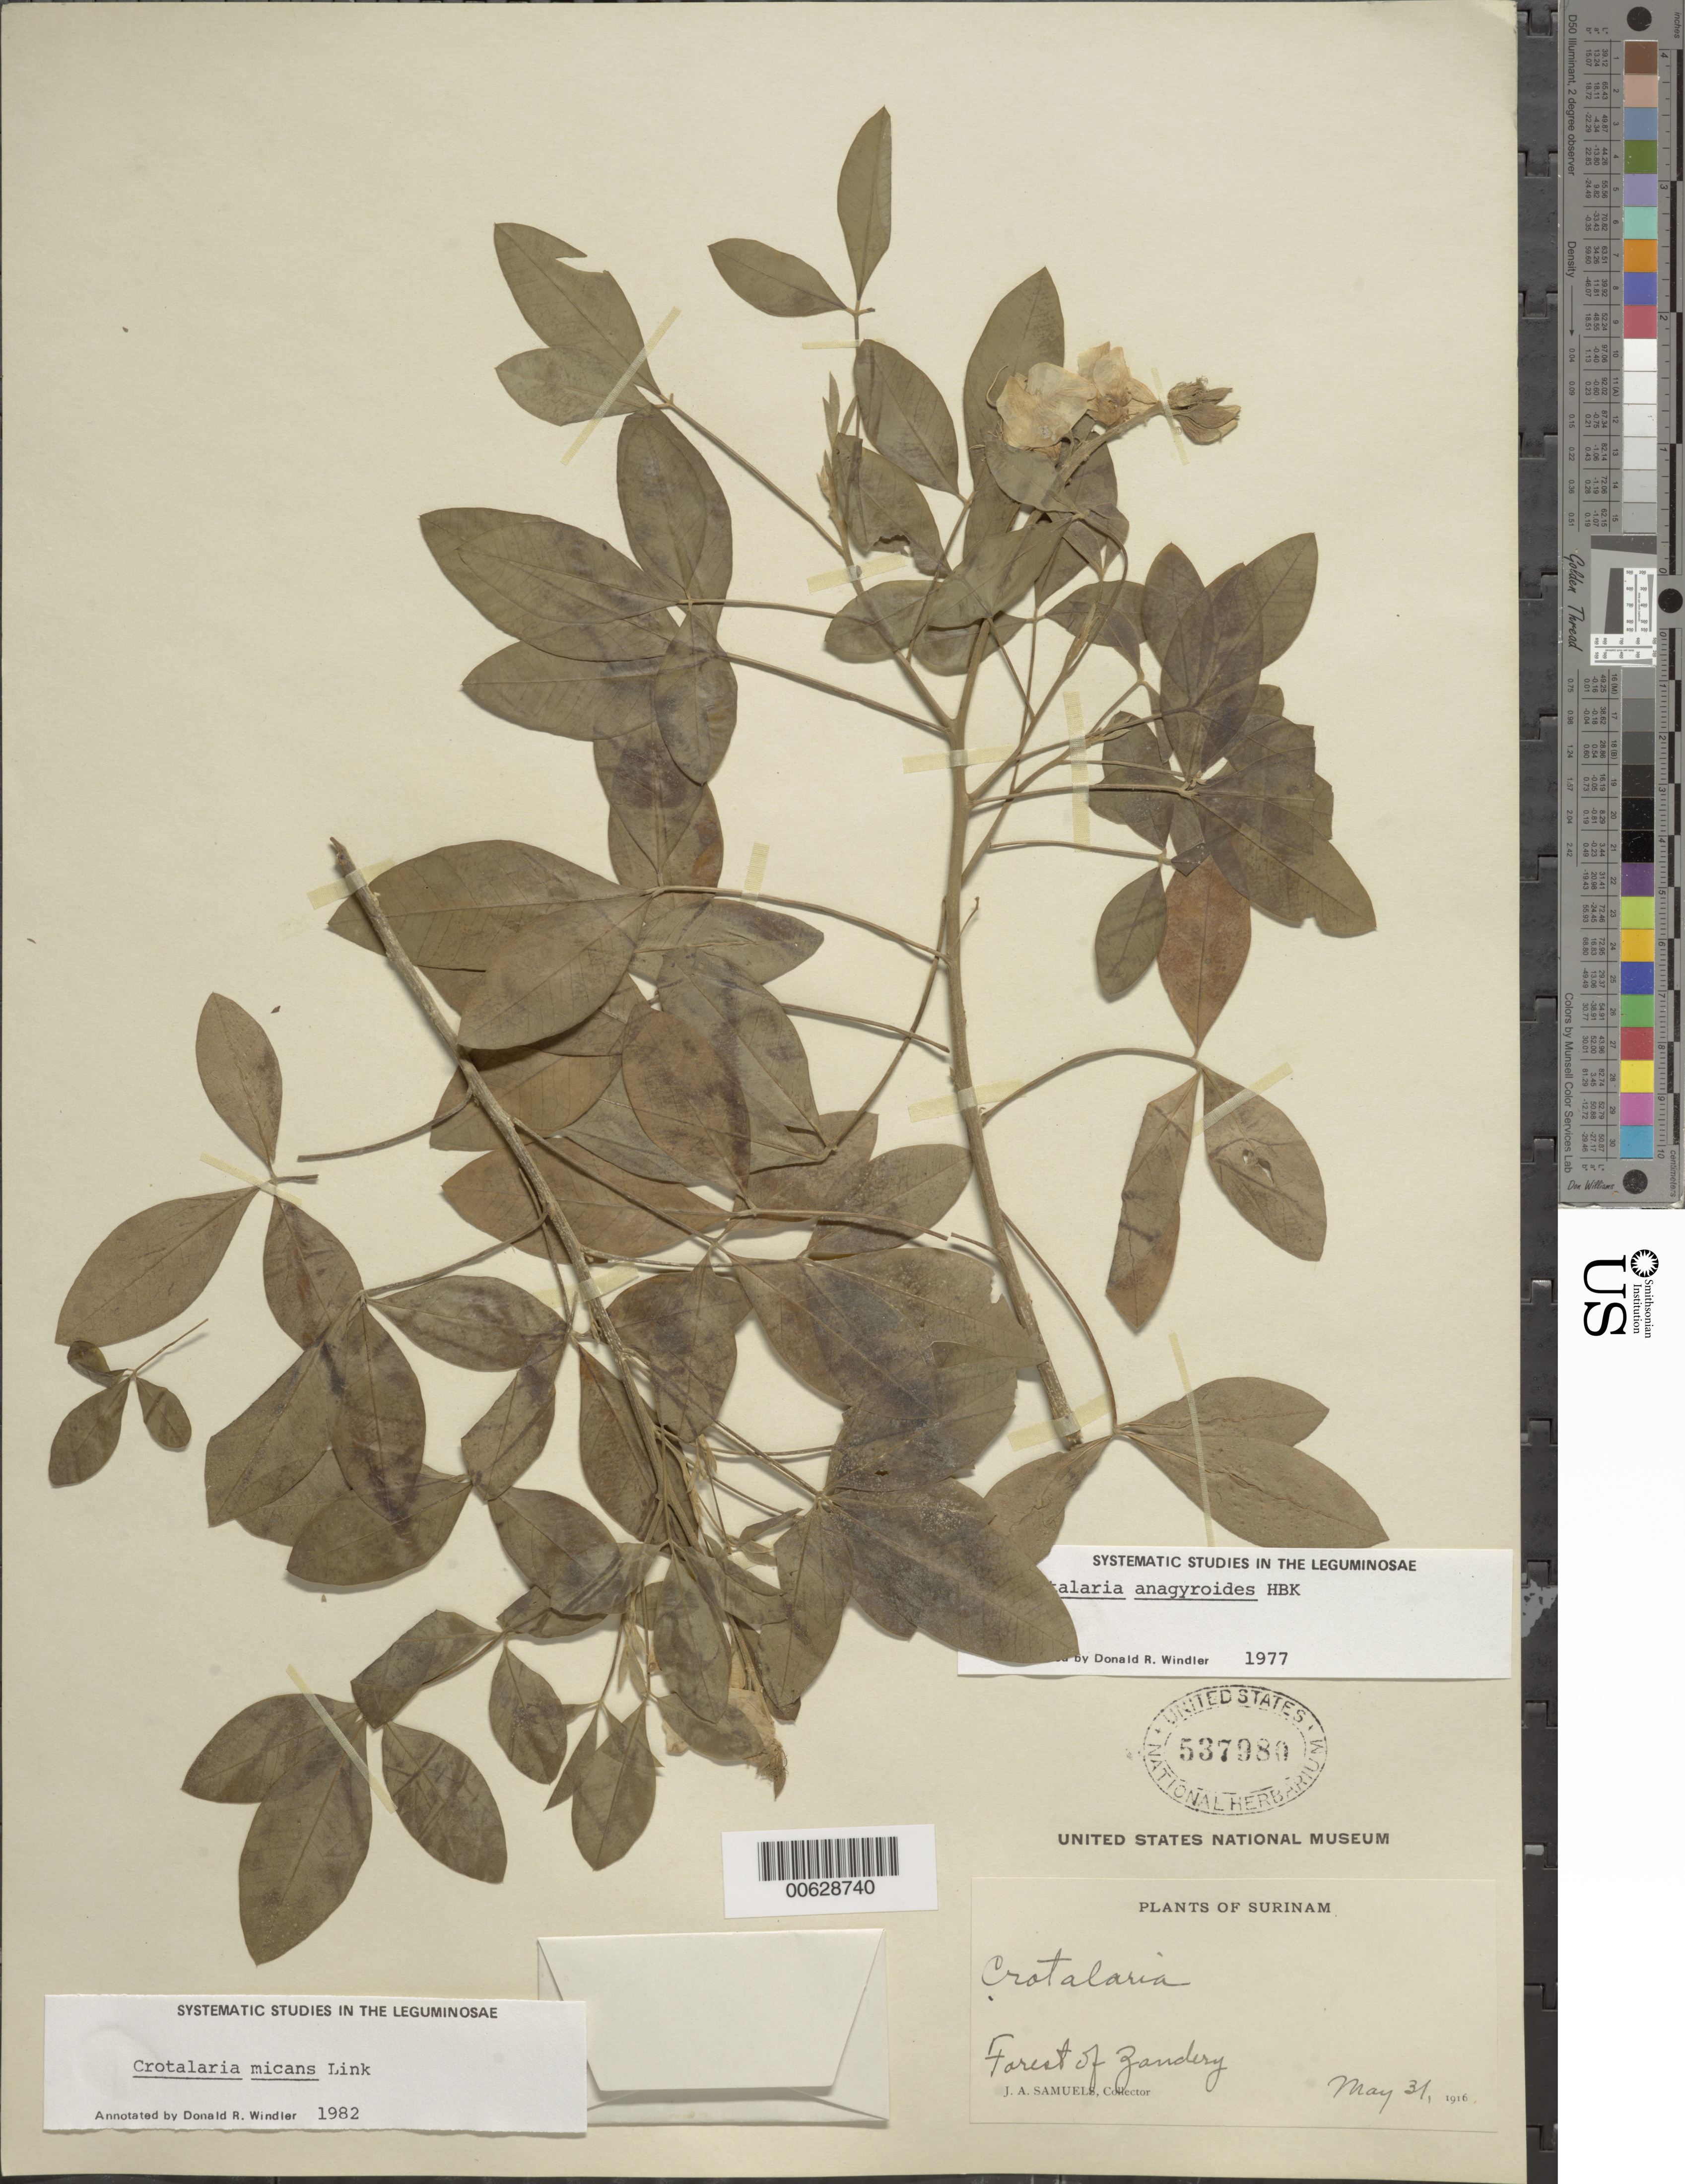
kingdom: Plantae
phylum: Tracheophyta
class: Magnoliopsida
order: Fabales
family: Fabaceae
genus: Crotalaria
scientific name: Crotalaria micans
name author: Link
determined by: Windler, D. R.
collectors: J. A. Samuels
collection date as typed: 31-May-16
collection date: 1916-05-31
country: Suriname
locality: Forest of Zandery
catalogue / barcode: US 537980